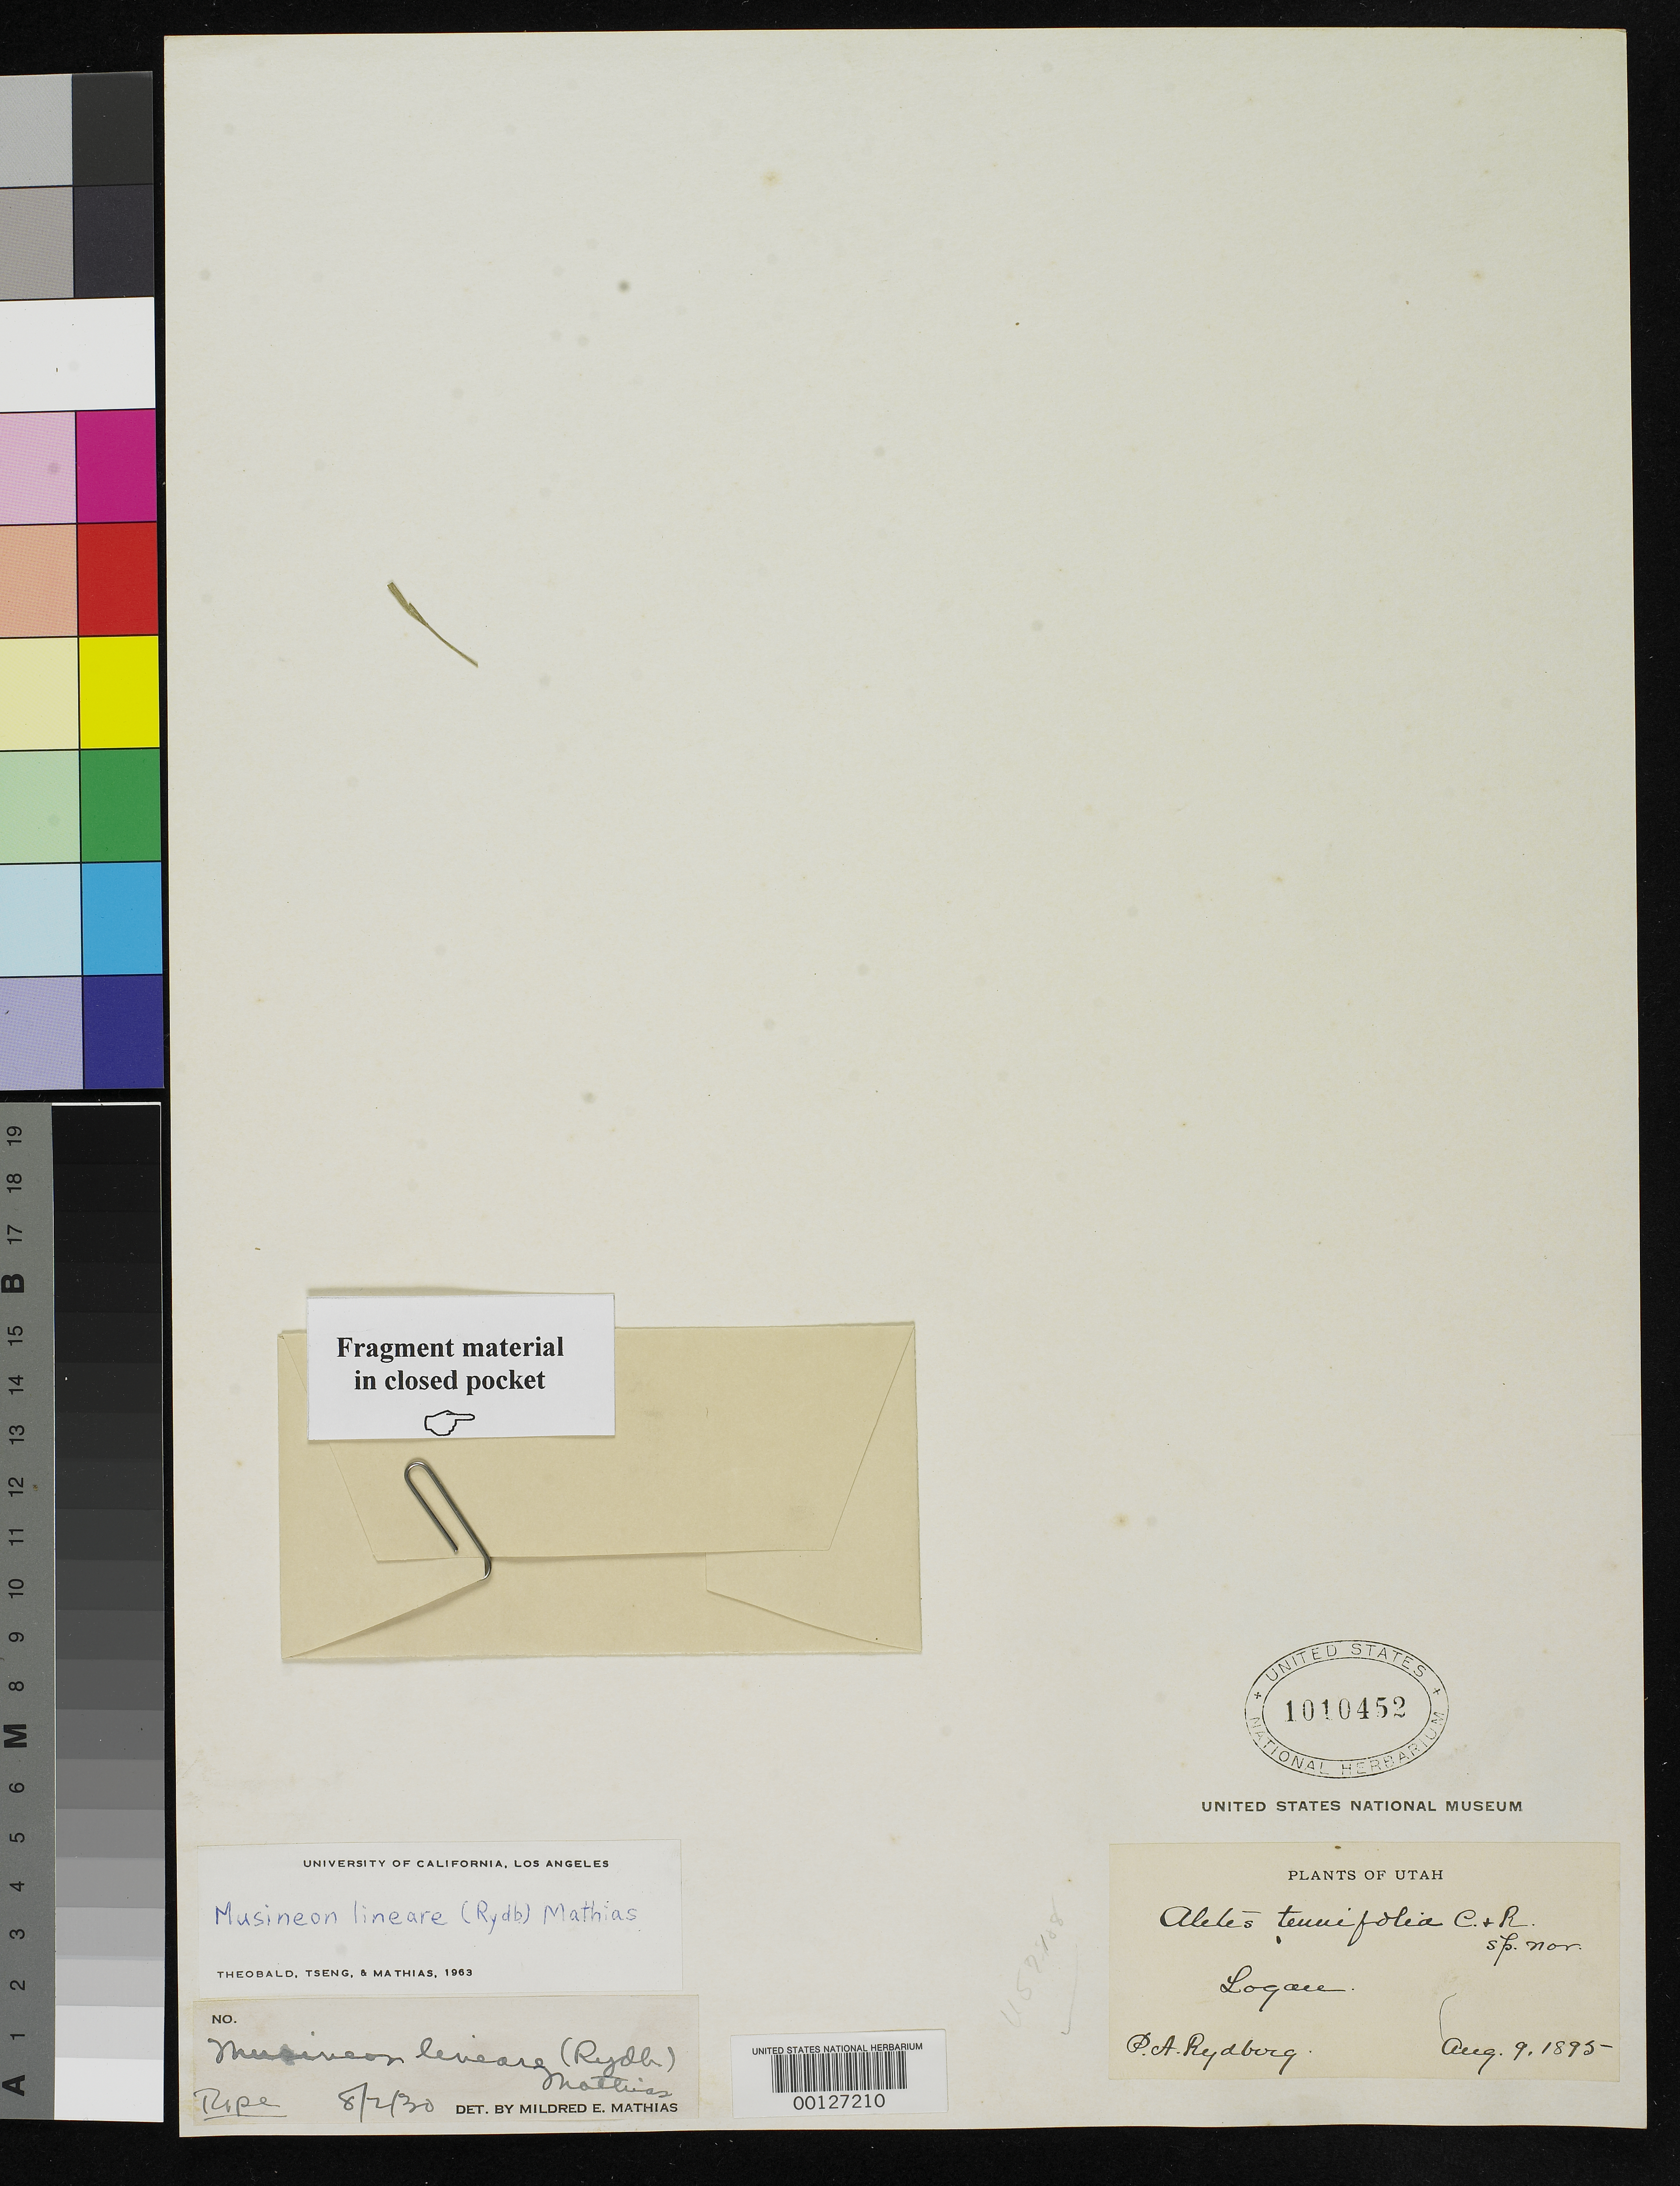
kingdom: Plantae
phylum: Tracheophyta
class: Magnoliopsida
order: Apiales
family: Apiaceae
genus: Aletes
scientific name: Aletes tenuifolia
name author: J.M. Coult. & Rose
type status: Type Material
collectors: P. A. Rydberg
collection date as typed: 09 Aug 1895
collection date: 1895-08-09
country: United States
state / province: Utah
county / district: Cache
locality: Logan.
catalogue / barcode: US 1010452